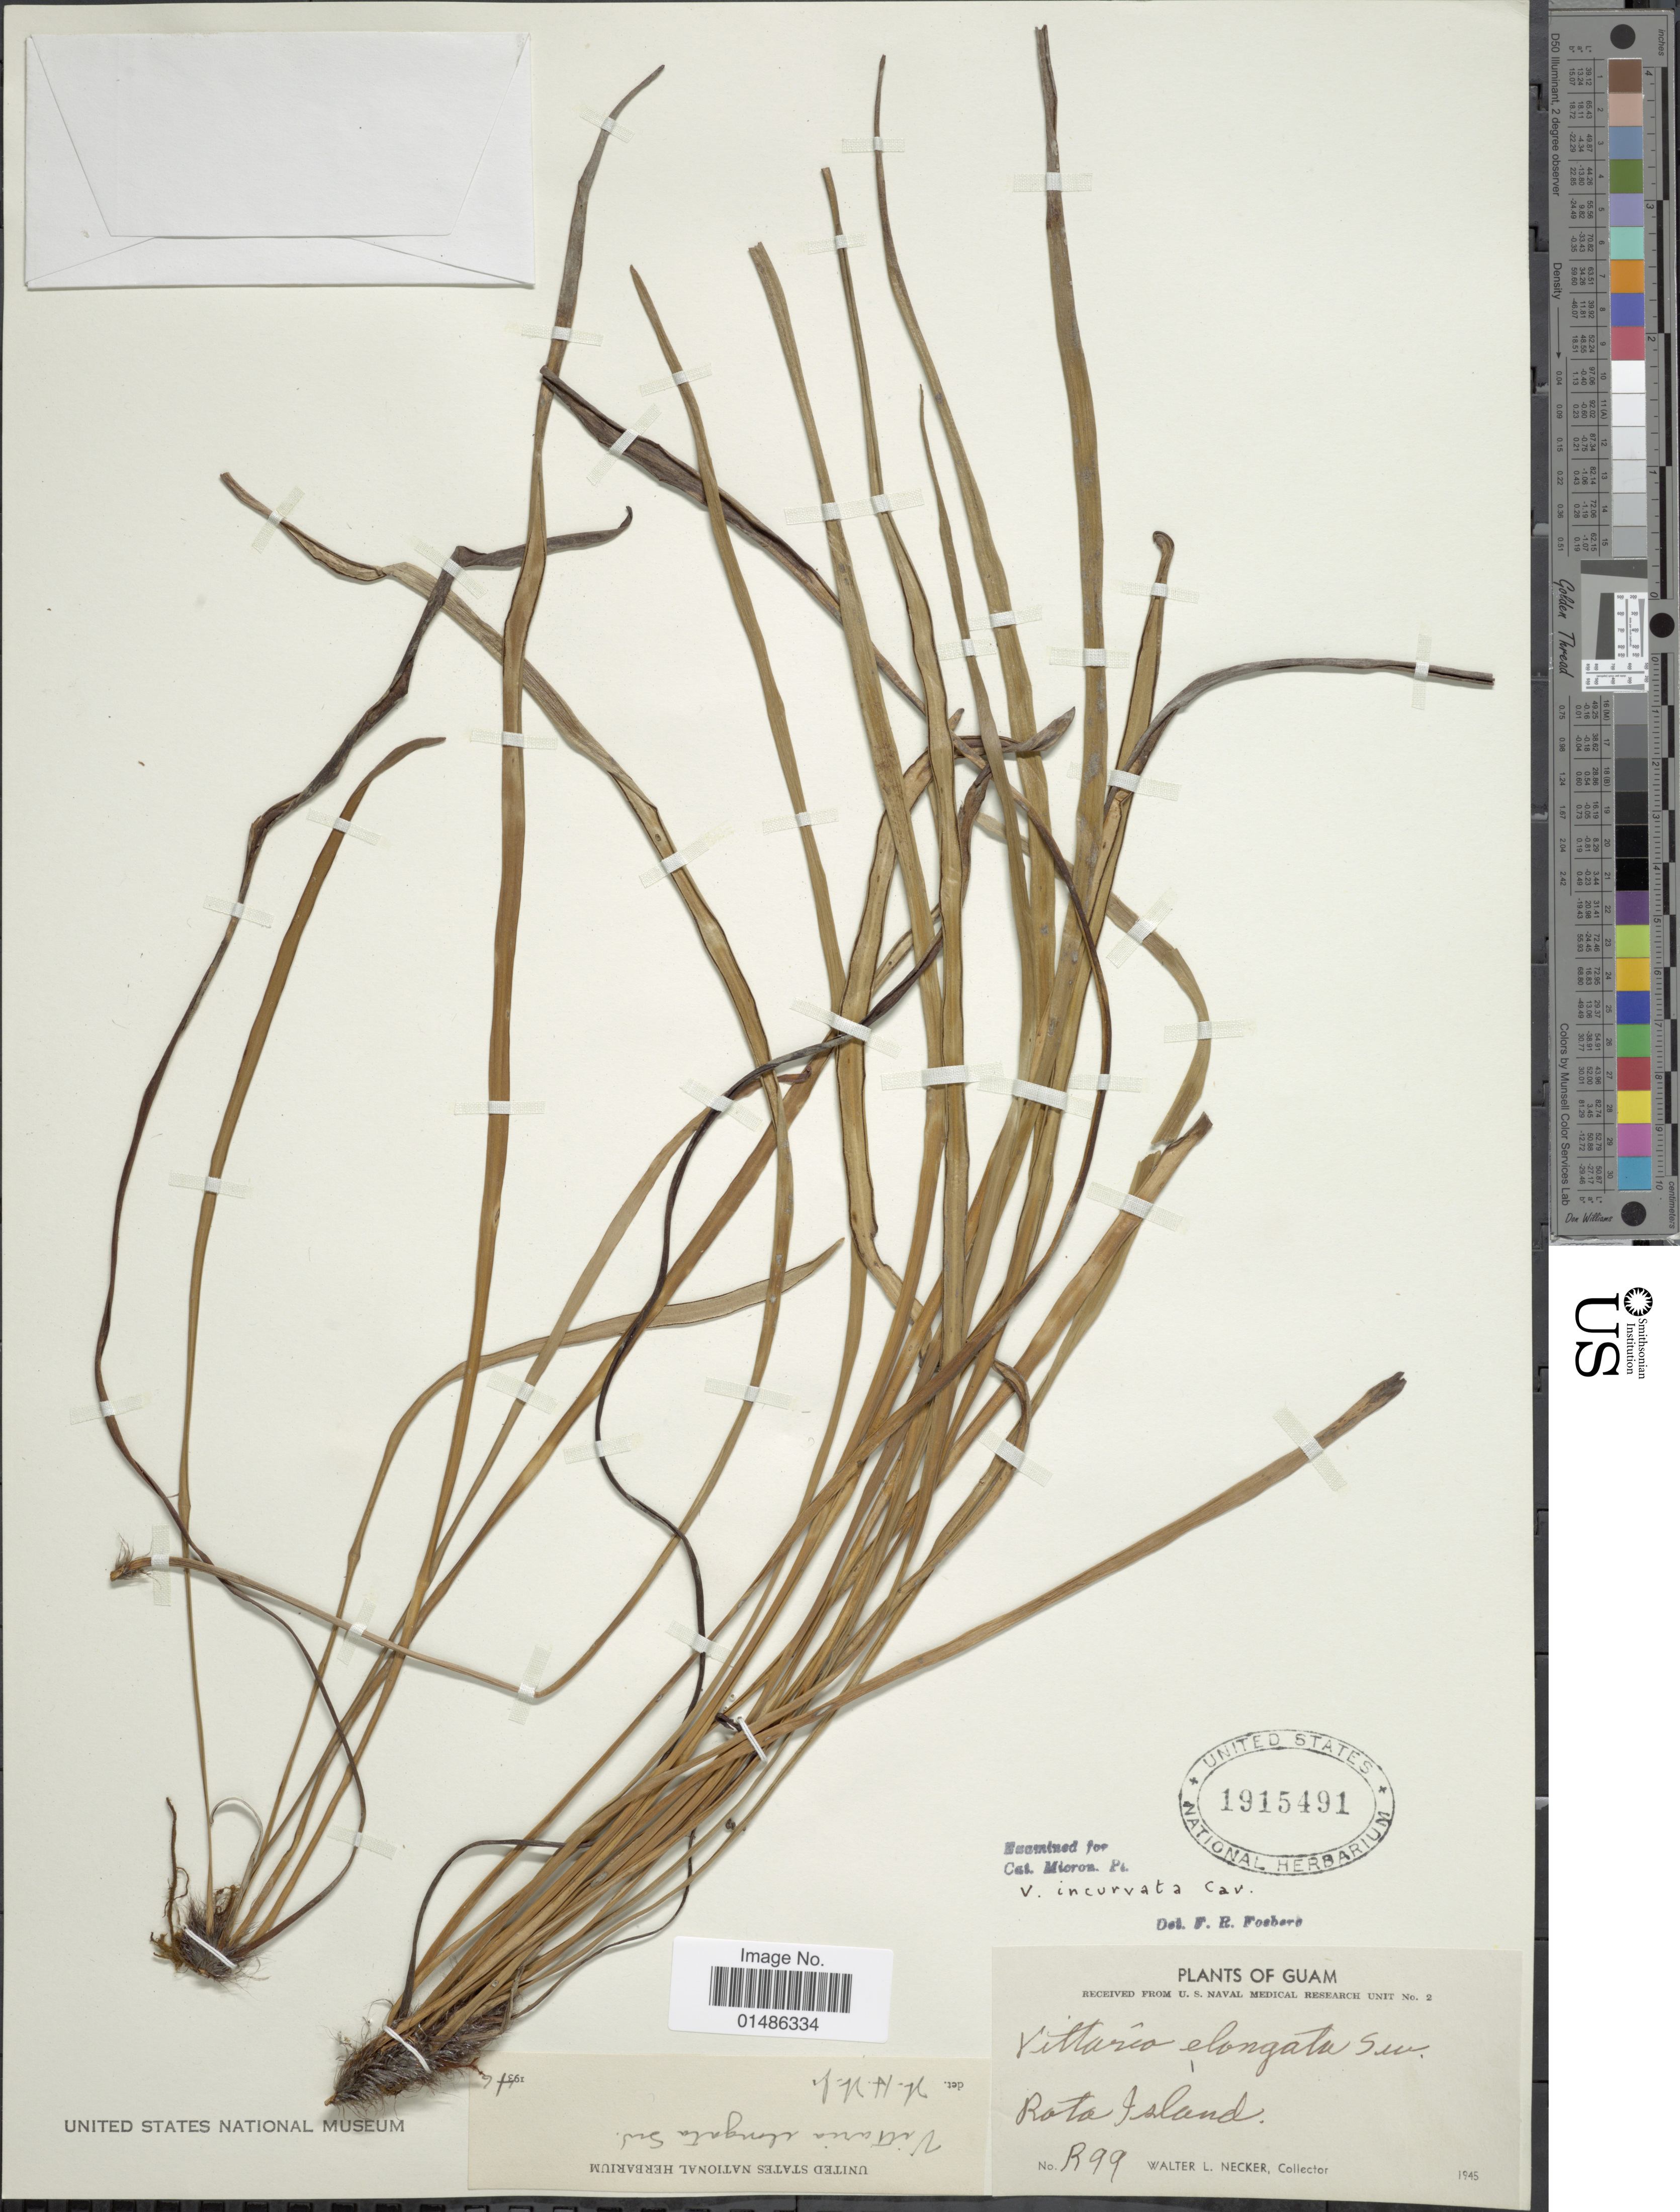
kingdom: Plantae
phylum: Tracheophyta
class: Polypodiopsida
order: Polypodiales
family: Pteridaceae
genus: Haplopteris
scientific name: Haplopteris ensiformis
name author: (Sw.) E.H. Crane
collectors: W. L. Necker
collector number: R 99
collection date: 1945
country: Northern Mariana Islands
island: Rota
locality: Rota Island. [interpreted]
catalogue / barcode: US 1915491